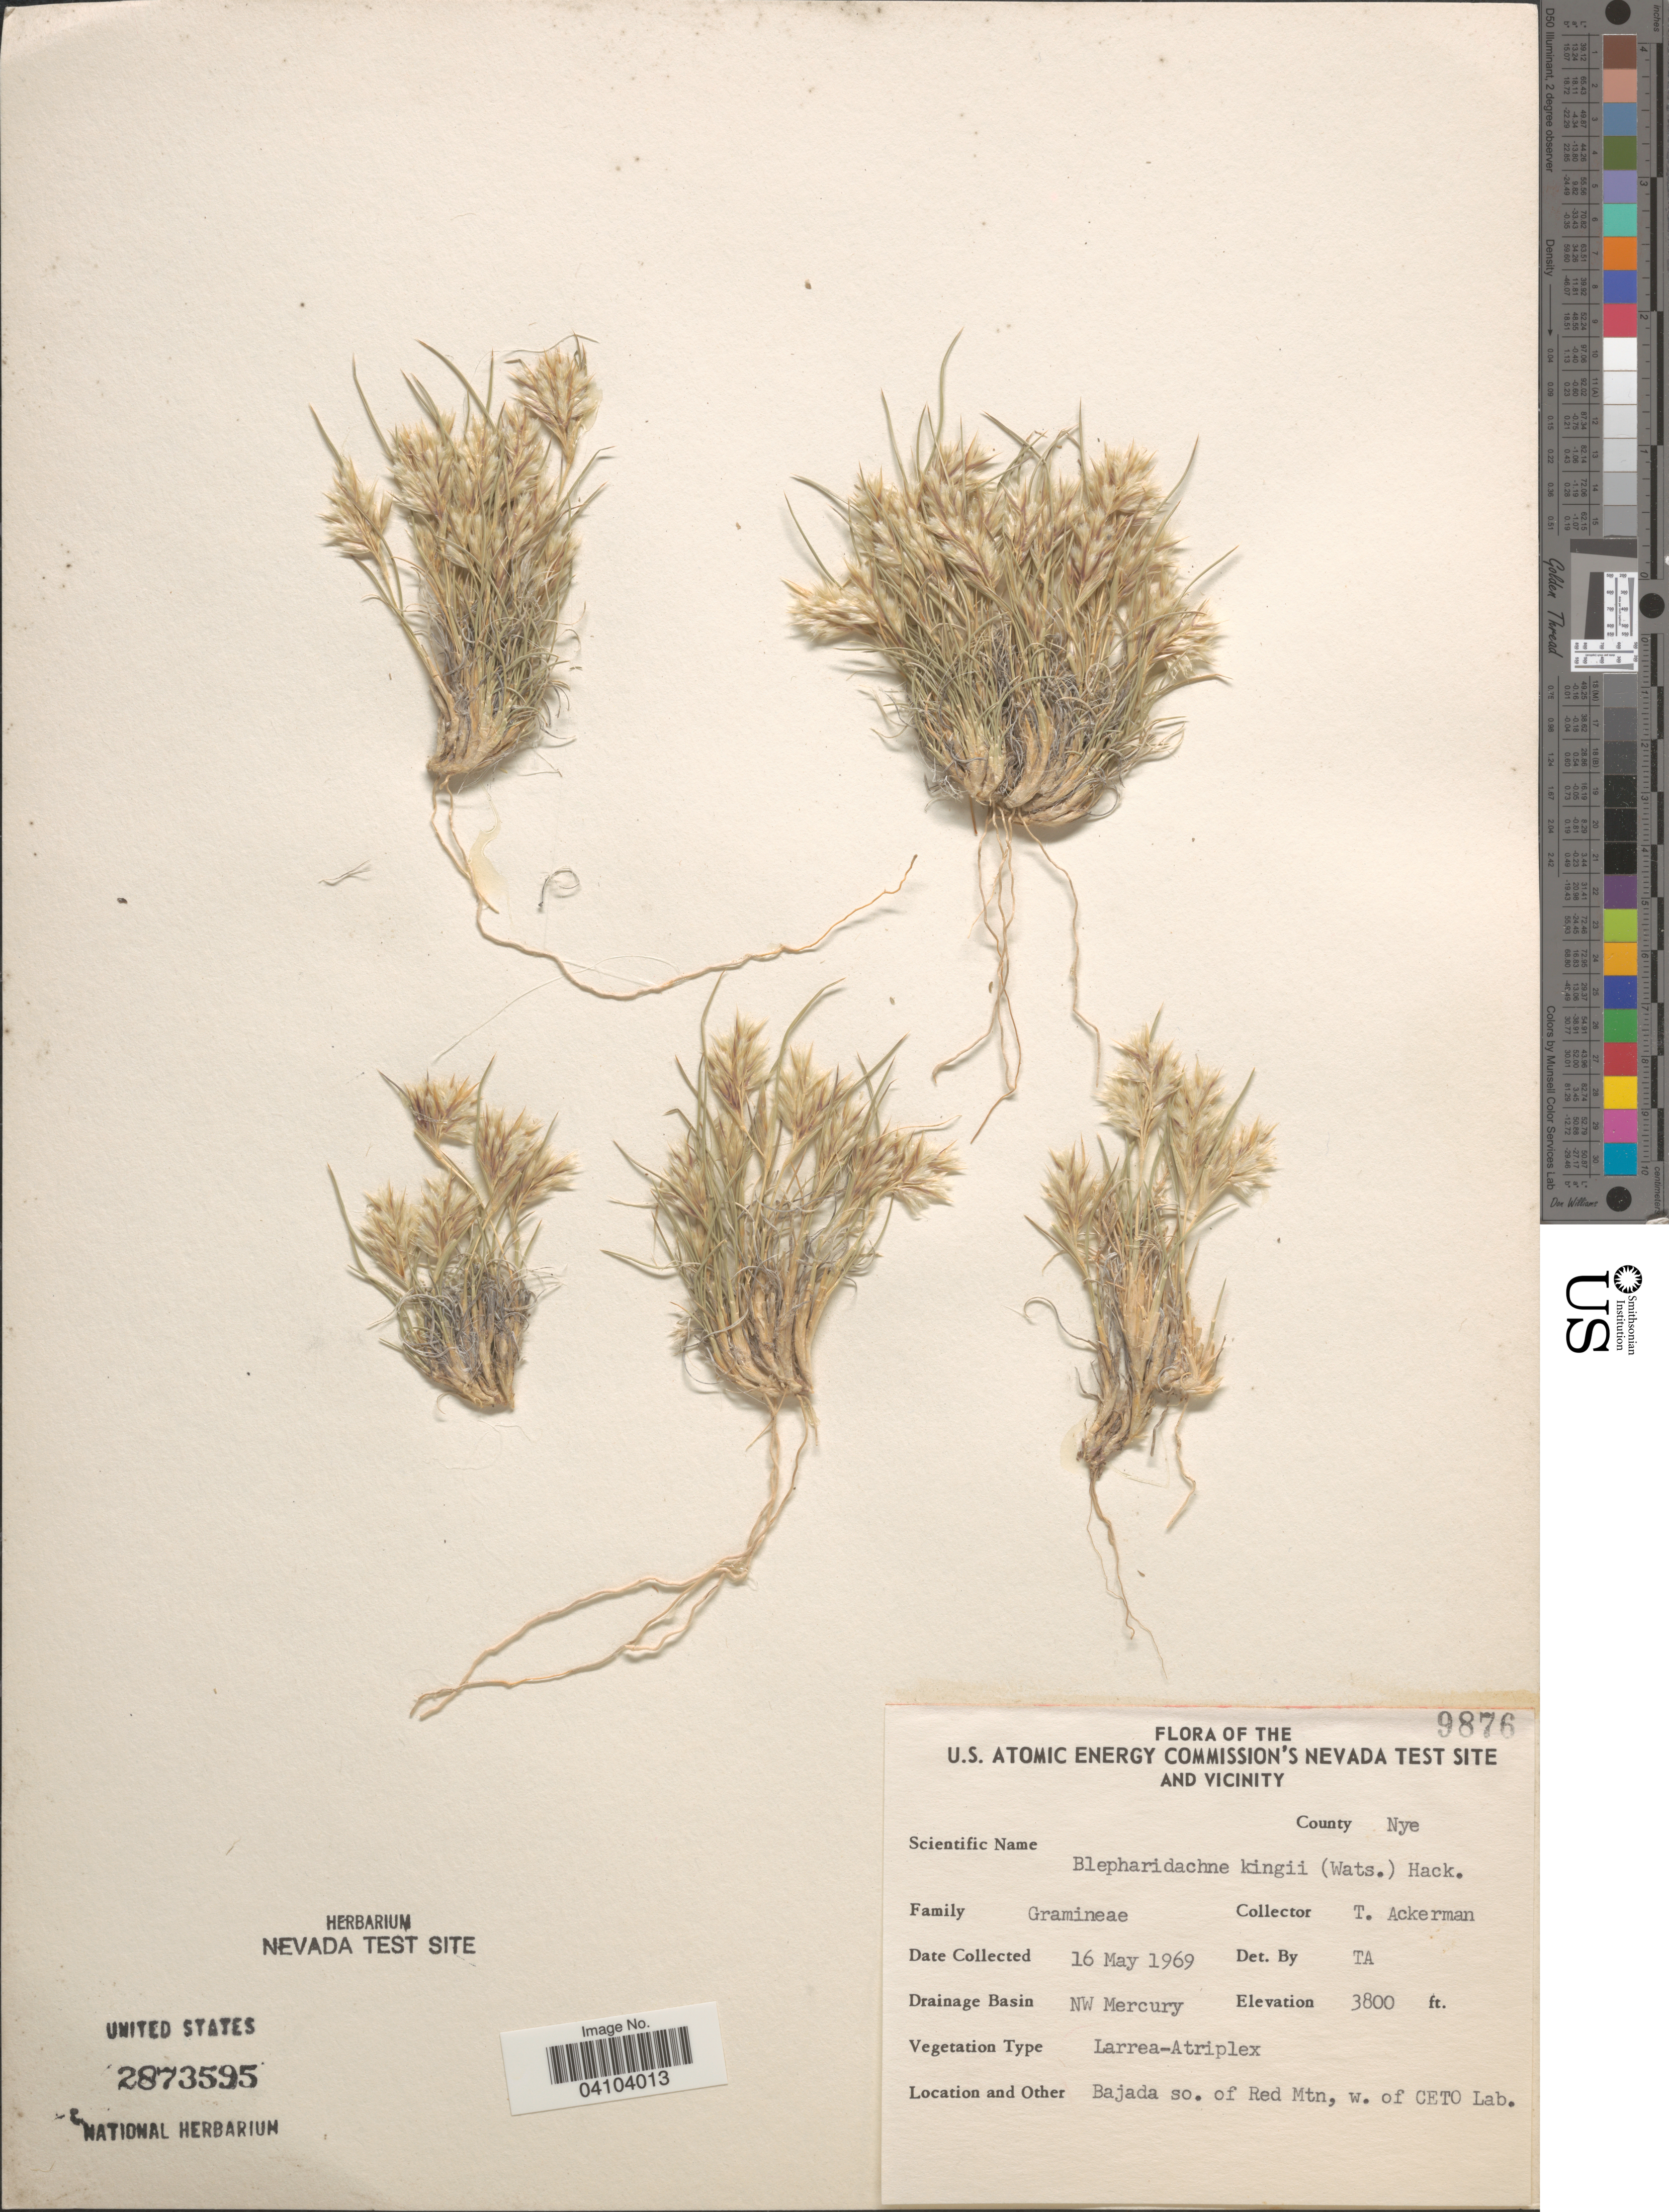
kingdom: Plantae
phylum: Tracheophyta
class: Liliopsida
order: Poales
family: Poaceae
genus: Blepharidachne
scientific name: Blepharidachne kingii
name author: (S. Watson) Hack.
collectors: T. Ackerman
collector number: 9876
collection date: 1969-05-16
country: United States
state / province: Nevada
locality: The U.S. Atomic Energy Commission's Nevada Test Site and vicinity. County Nye. Bajada so. of Red Mtn, w. of CETO Lab.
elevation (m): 1158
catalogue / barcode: US 2873595